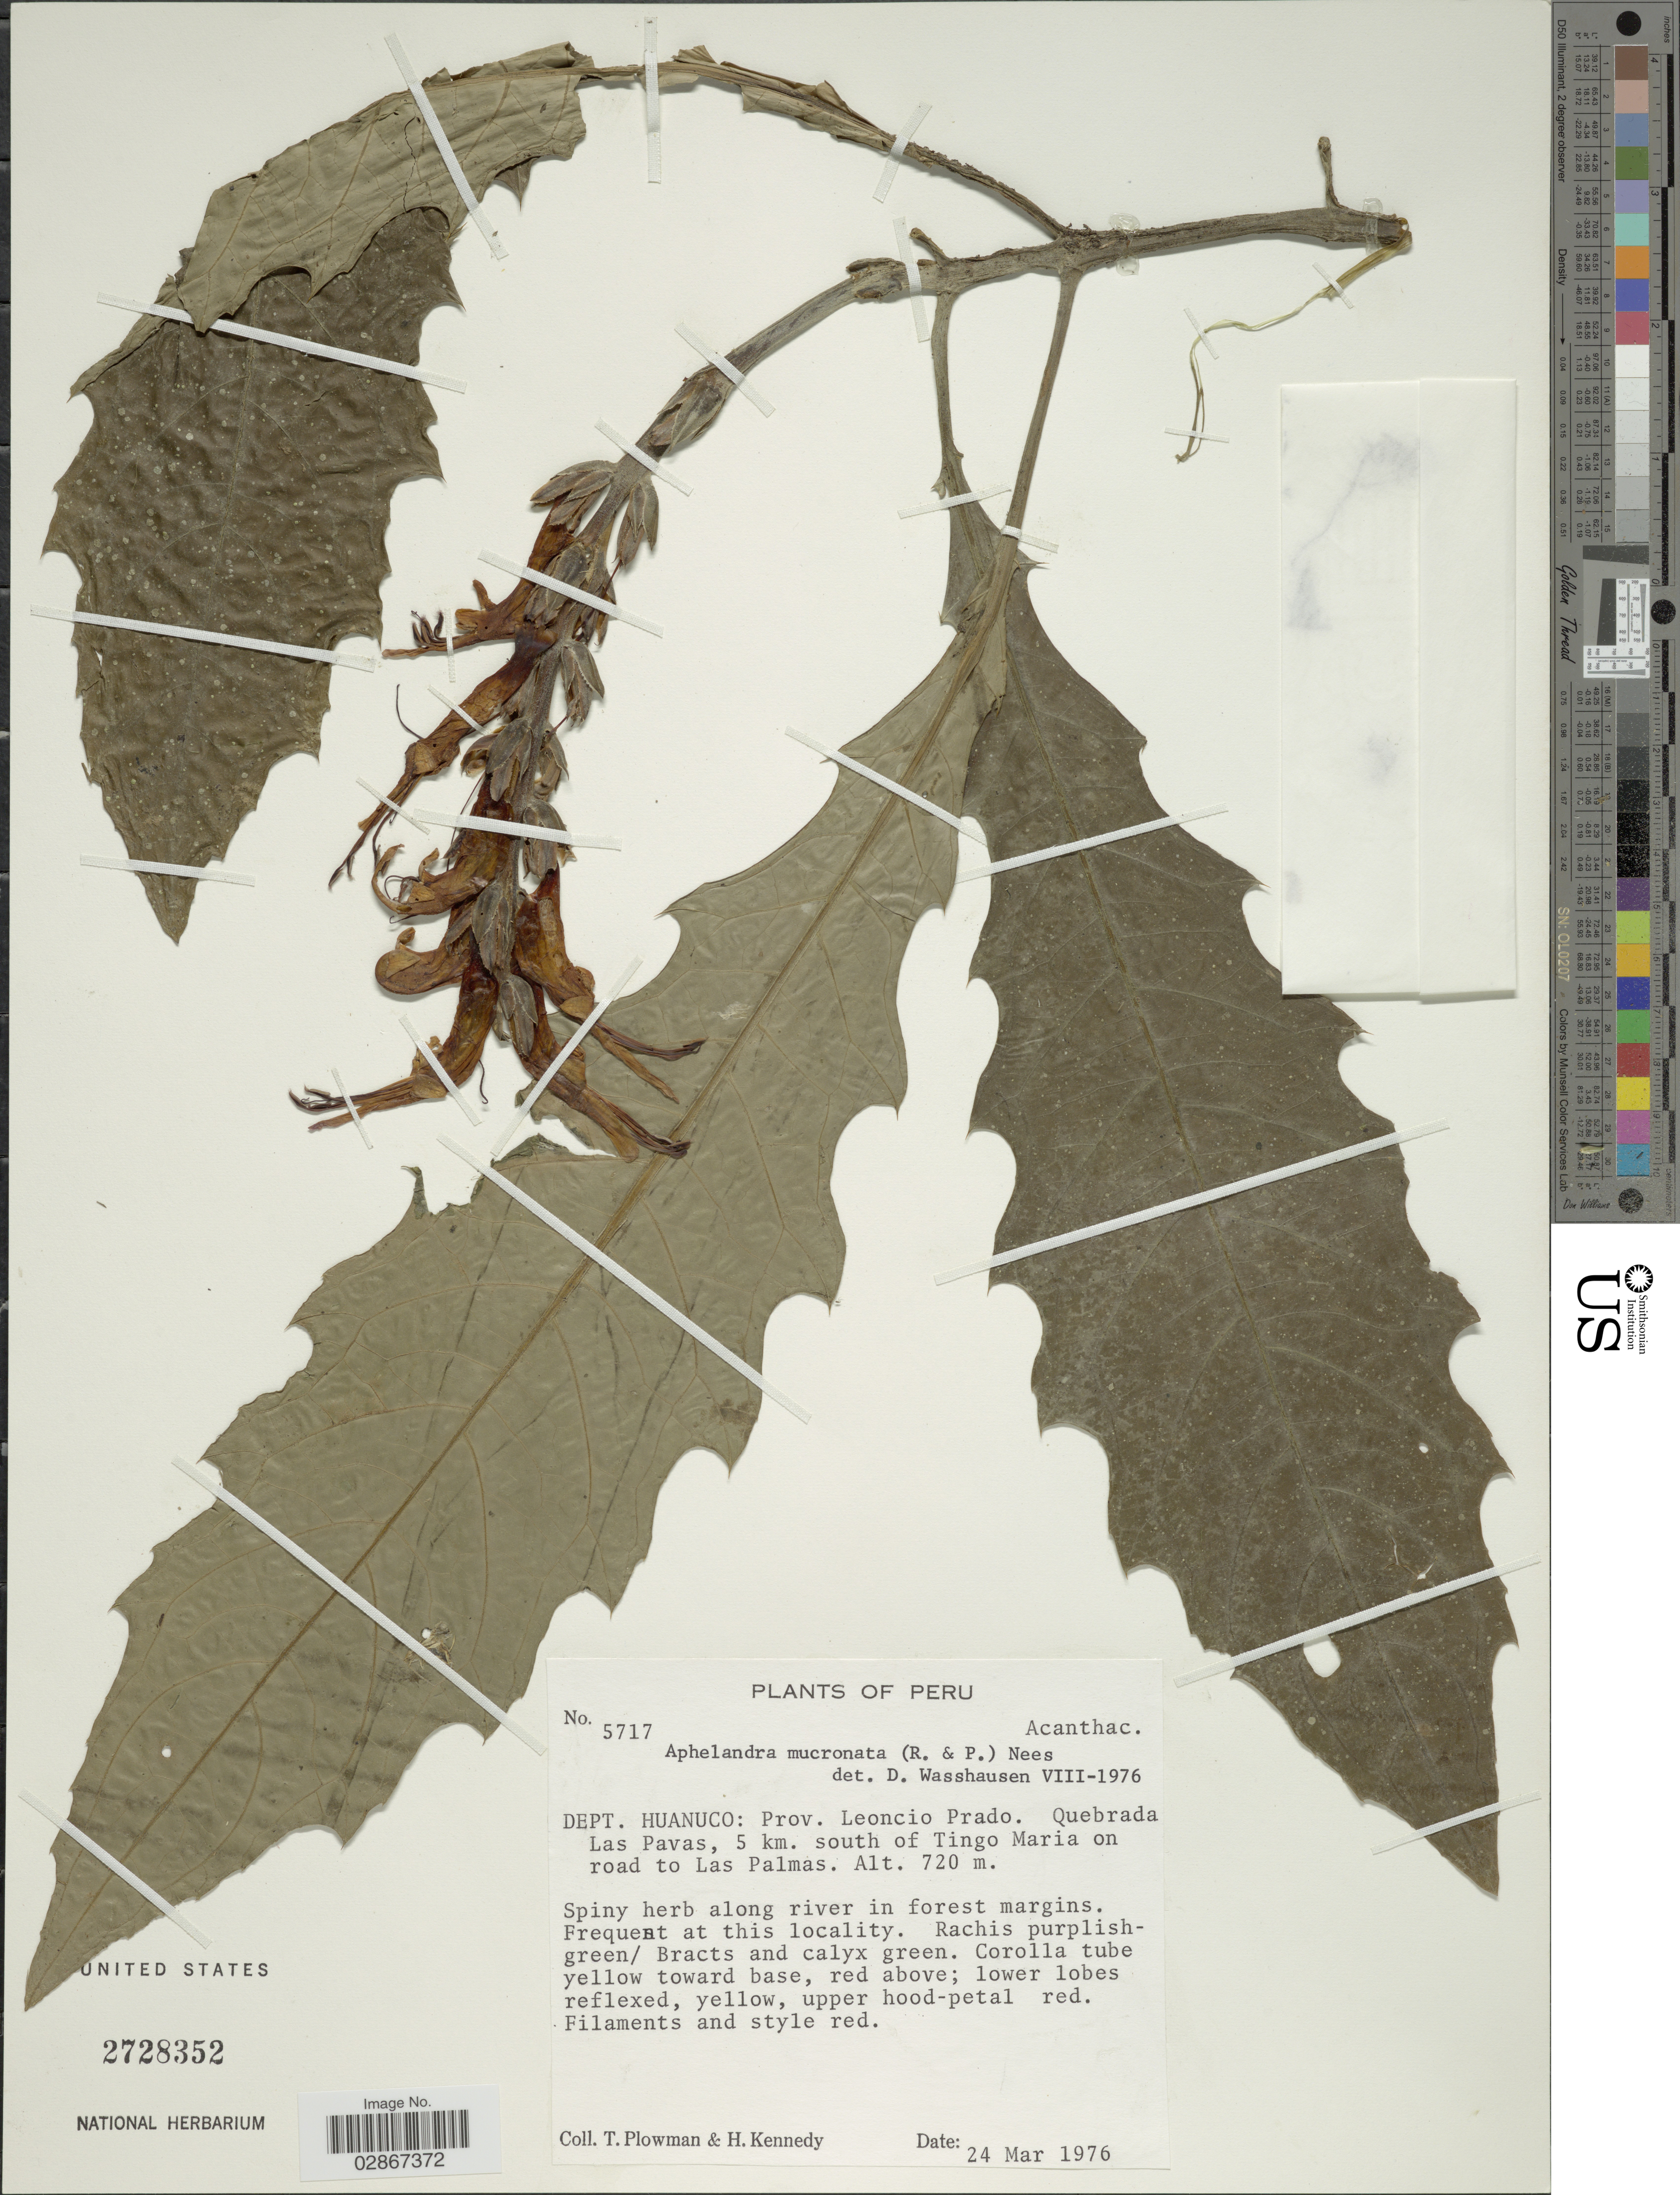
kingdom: Plantae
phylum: Tracheophyta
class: Magnoliopsida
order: Lamiales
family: Acanthaceae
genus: Aphelandra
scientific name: Aphelandra mucronata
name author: (Ruiz & Pav.) Nees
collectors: T. Plowman & H. Kennedy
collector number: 5717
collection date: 1976-03-24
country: Peru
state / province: Huánuco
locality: Dept. Huanuco: Prov. Leoncio Prado. Quebrada Las Pavas, 5 km. south of Tingo Maria on road to Palmas.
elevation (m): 720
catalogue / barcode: US 2728352